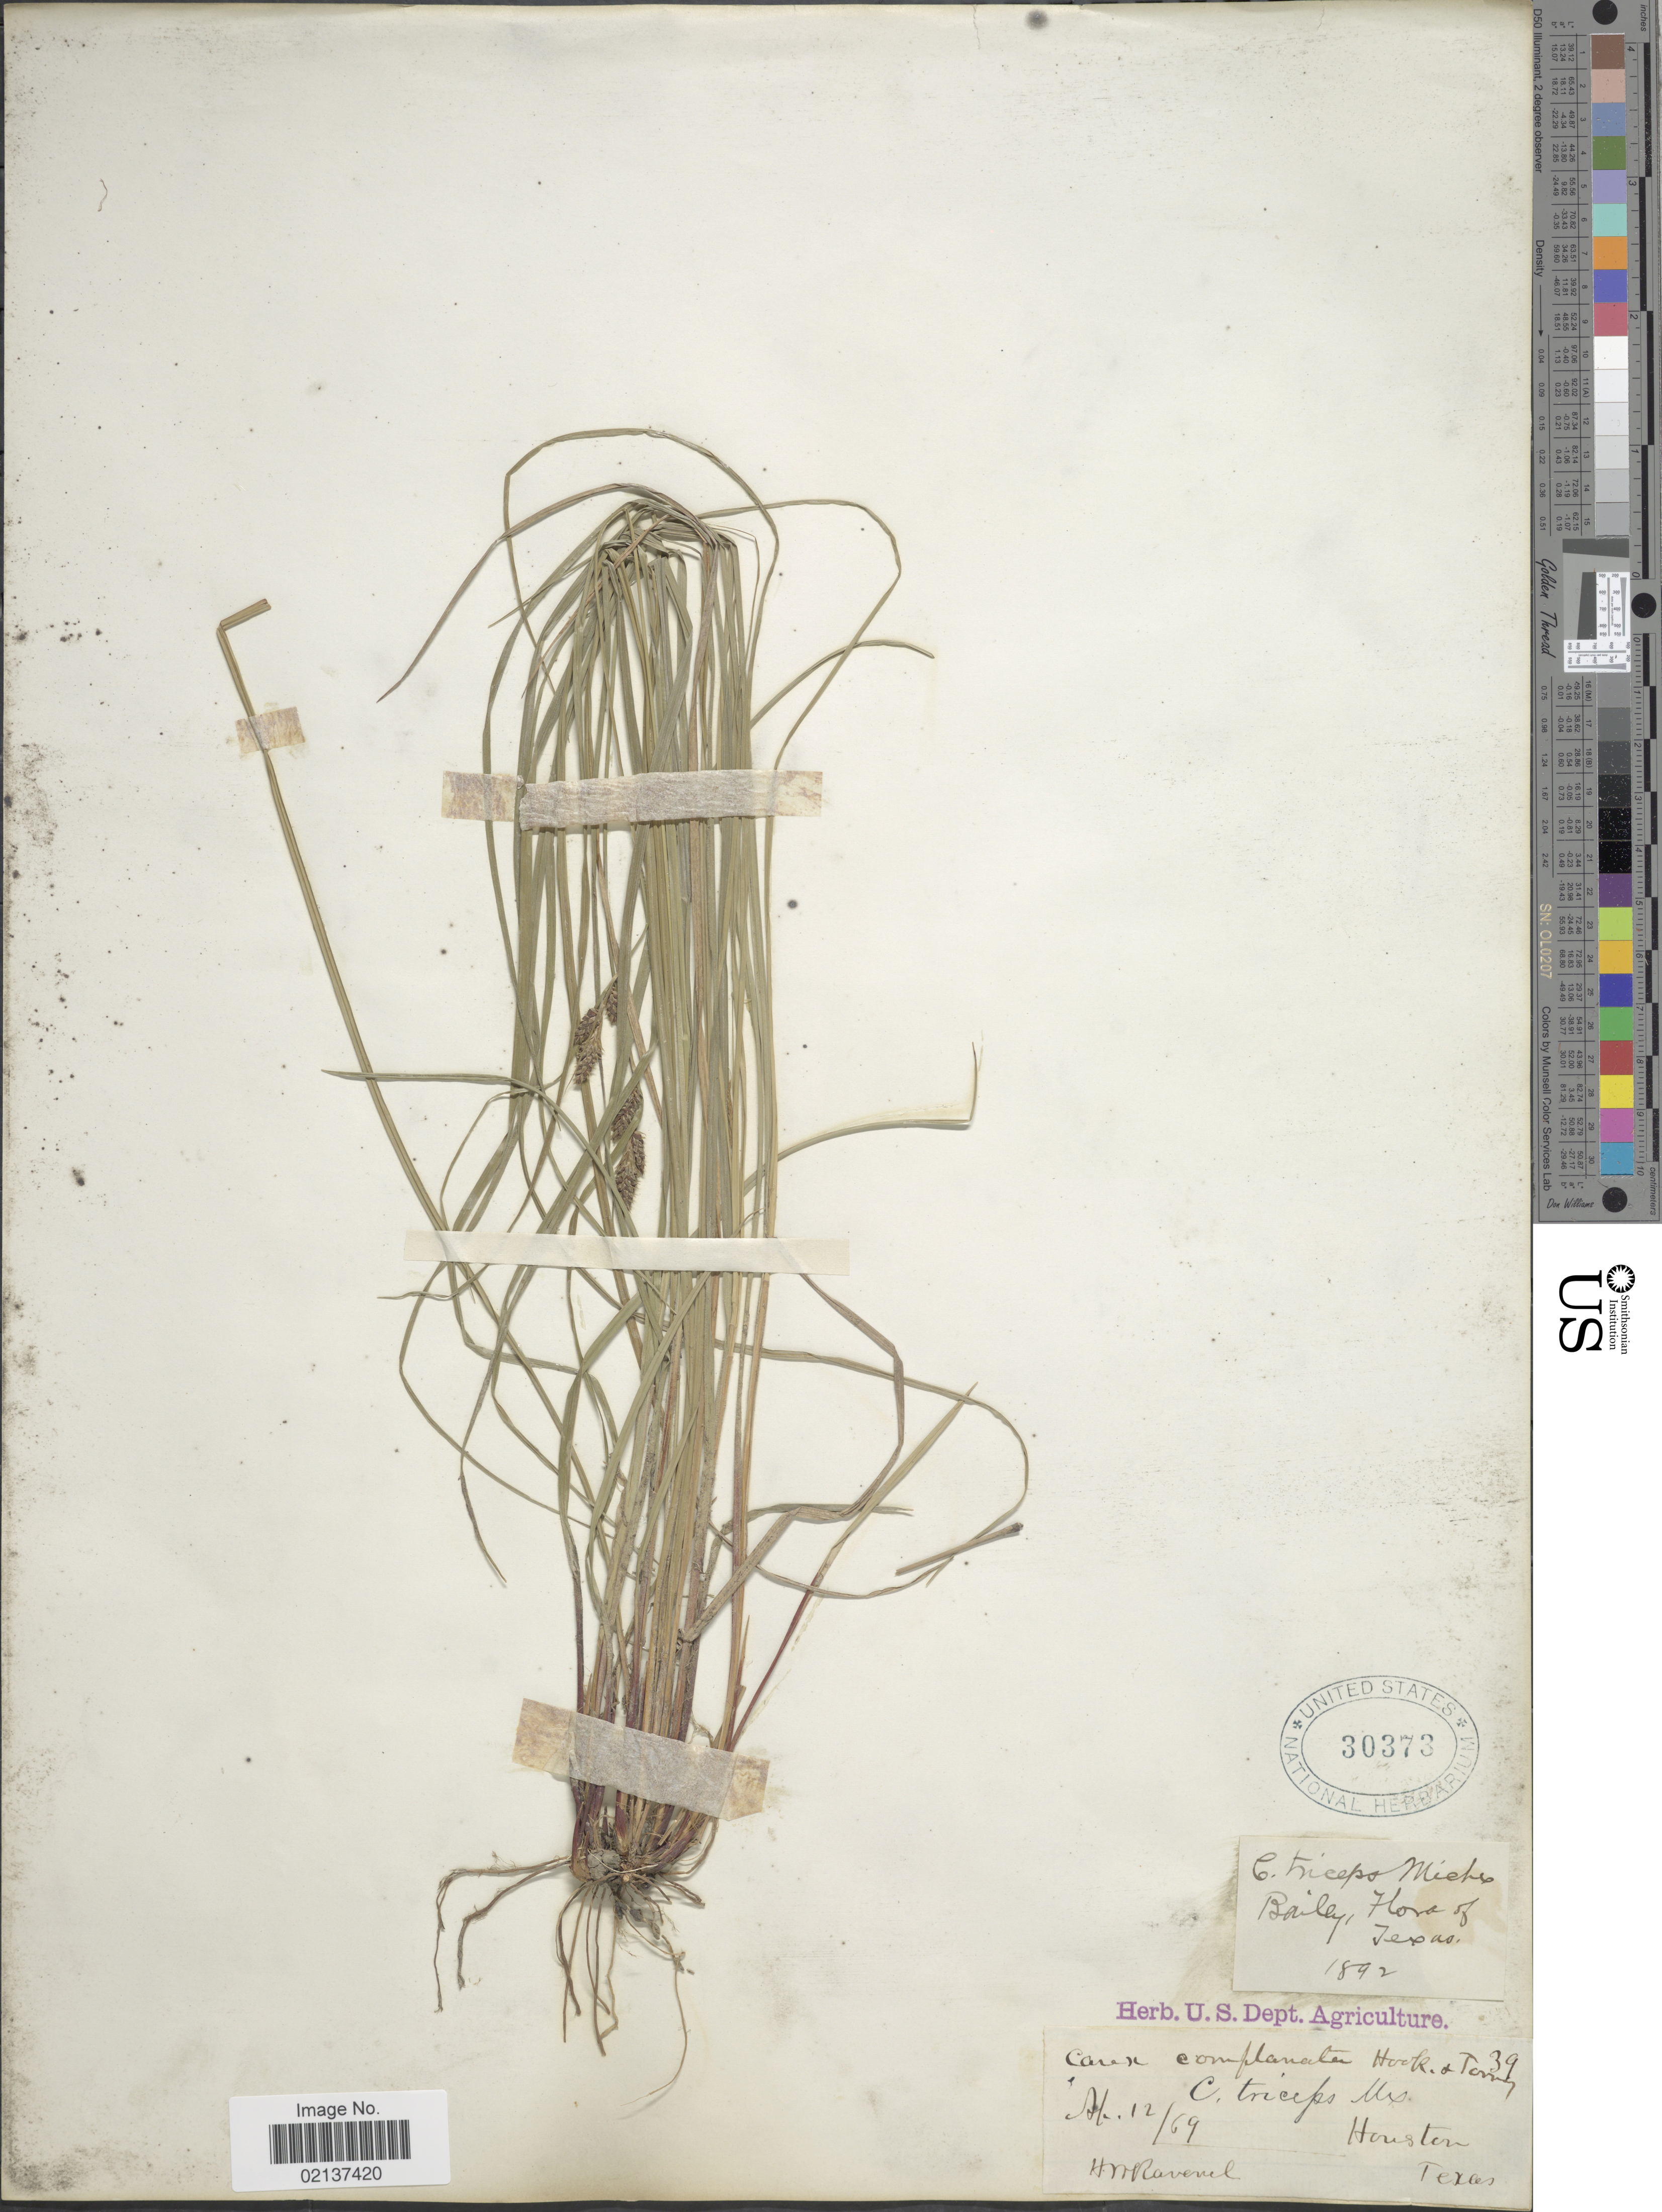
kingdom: Plantae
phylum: Tracheophyta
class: Liliopsida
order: Poales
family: Cyperaceae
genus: Carex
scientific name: Carex hirsutella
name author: Mack.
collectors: H. Ravenel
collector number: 39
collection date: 1869-04-12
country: United States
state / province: Texas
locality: Houston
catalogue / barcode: US 30373